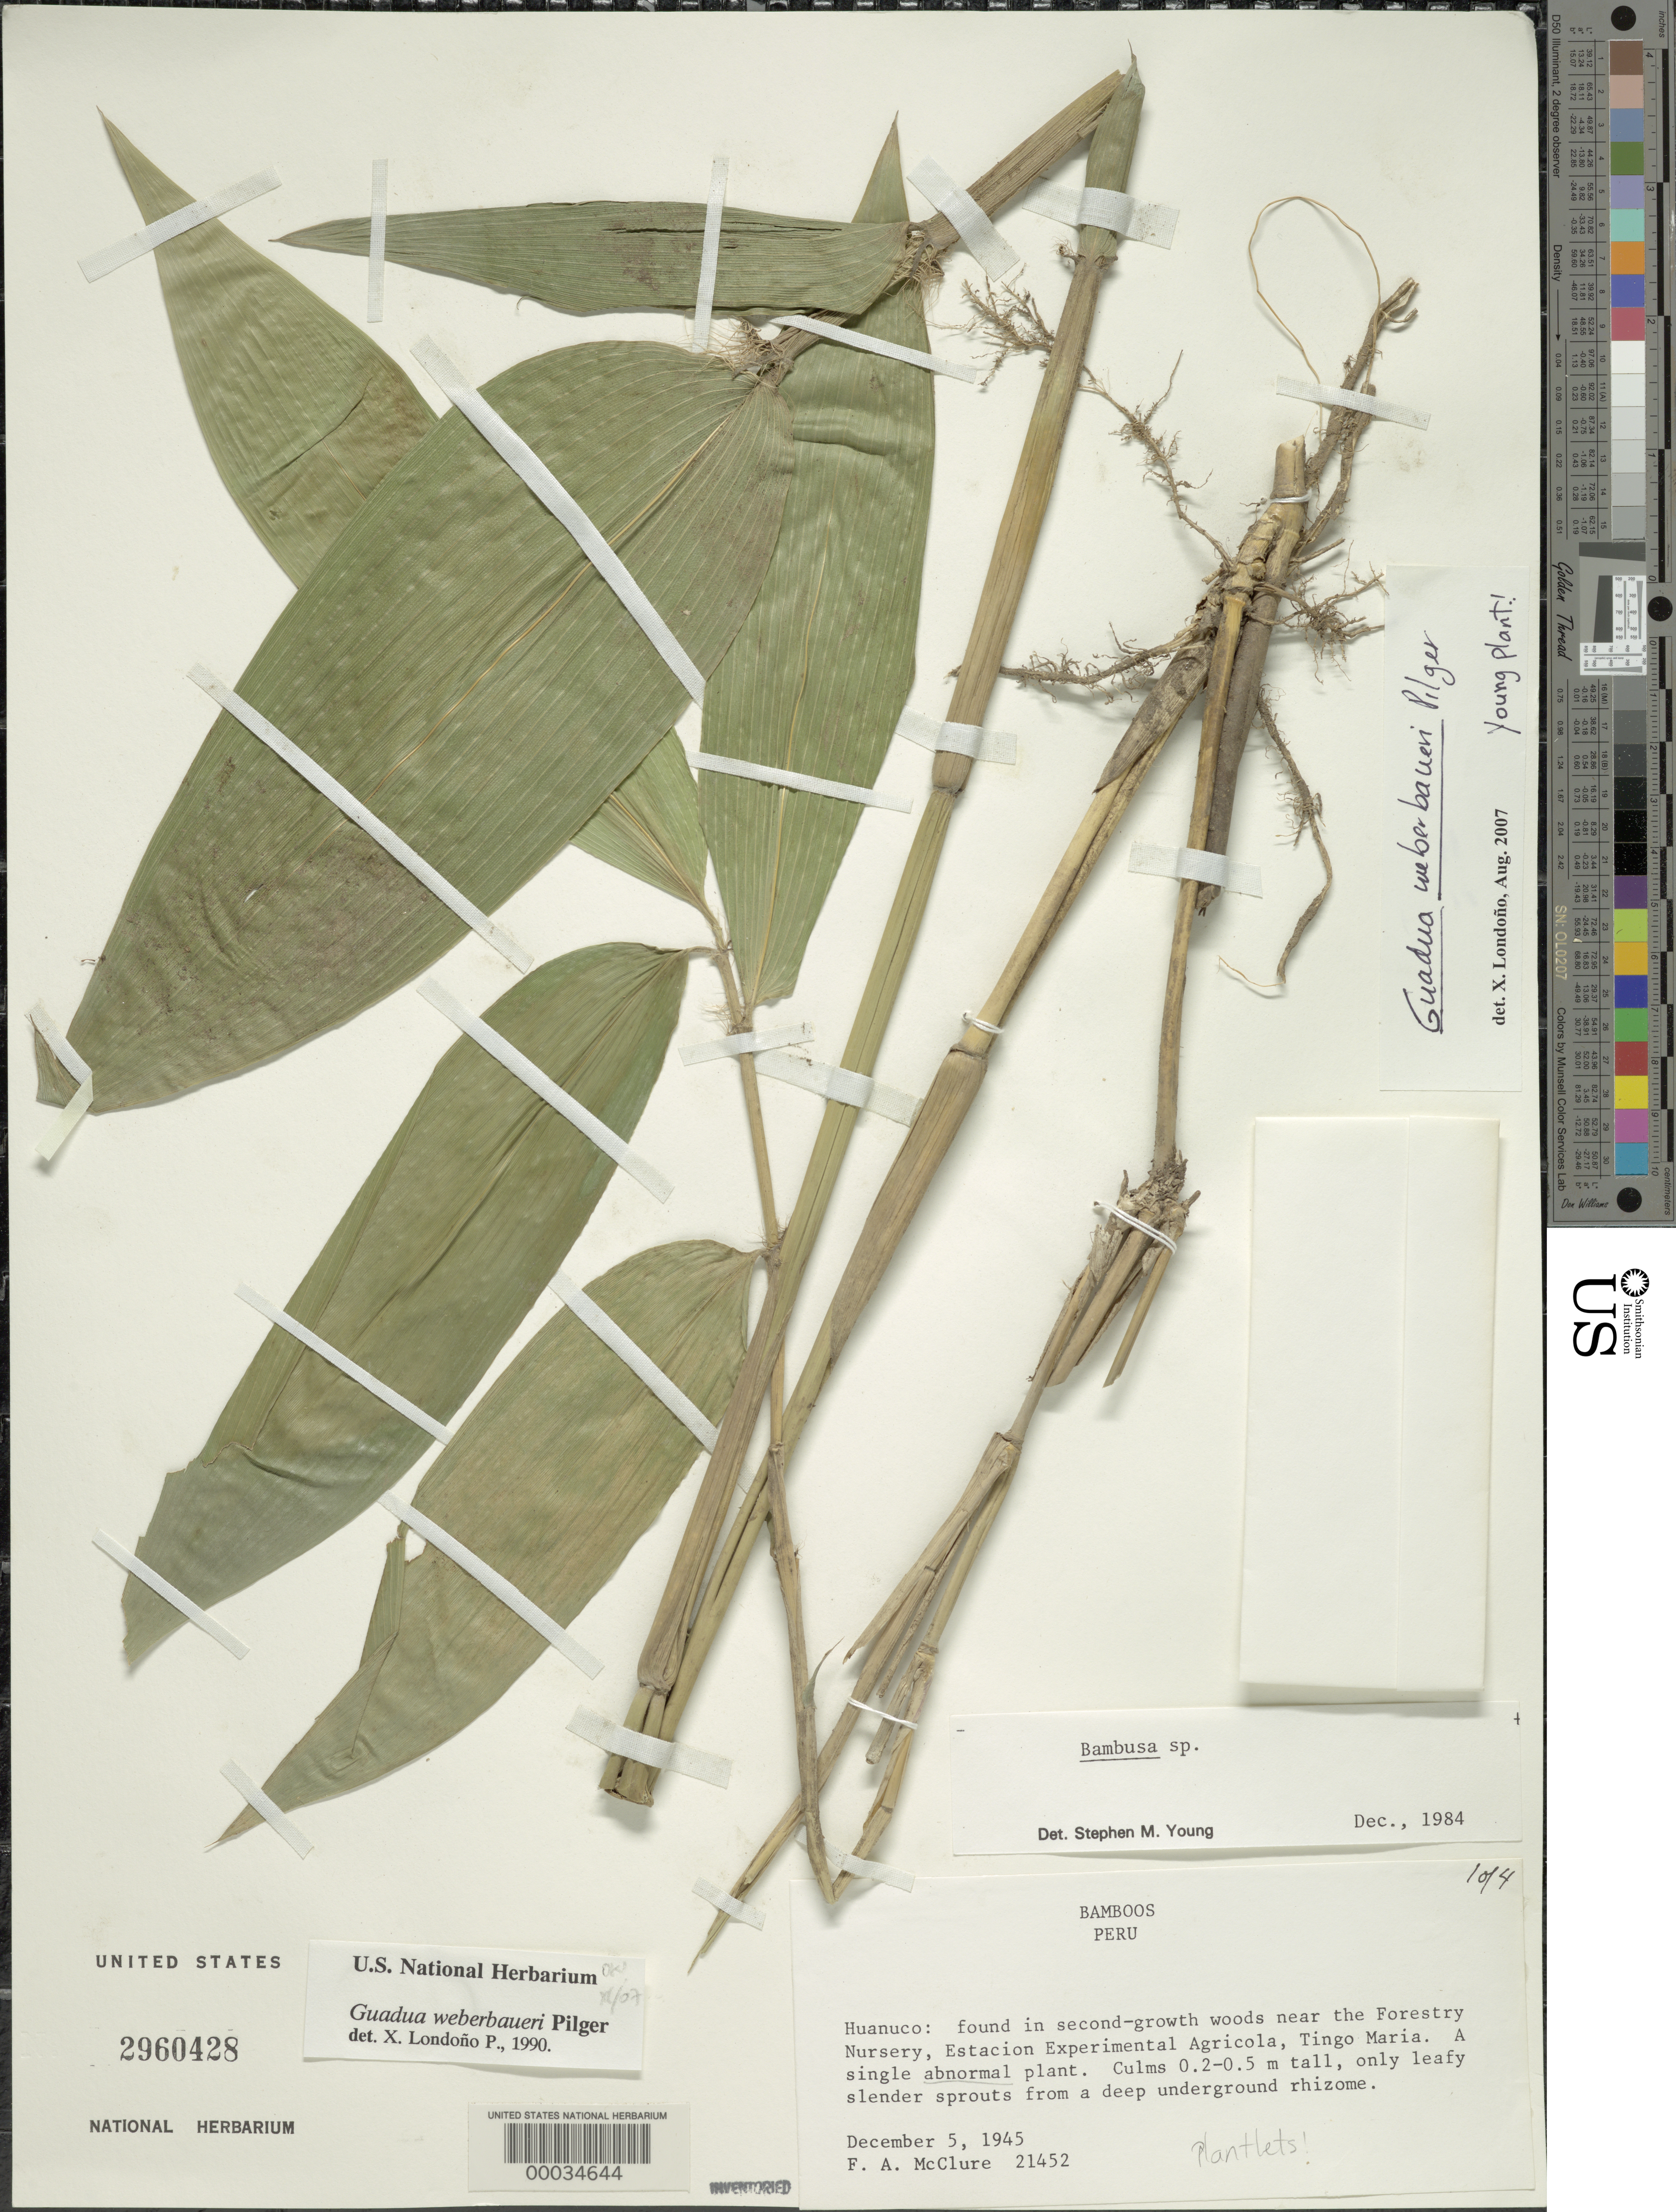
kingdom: Plantae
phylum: Tracheophyta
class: Liliopsida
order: Poales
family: Poaceae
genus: Guadua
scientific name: Guadua weberbaueri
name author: Pilg.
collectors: F. A. McClure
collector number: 21452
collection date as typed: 05 Dec 1945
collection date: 1945-12-05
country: Peru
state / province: Huánuco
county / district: Leoncio Prado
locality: near forestry nursery, Estación Experimental Agrícola, Tingo María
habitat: Second-growth woods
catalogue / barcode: US 2960428